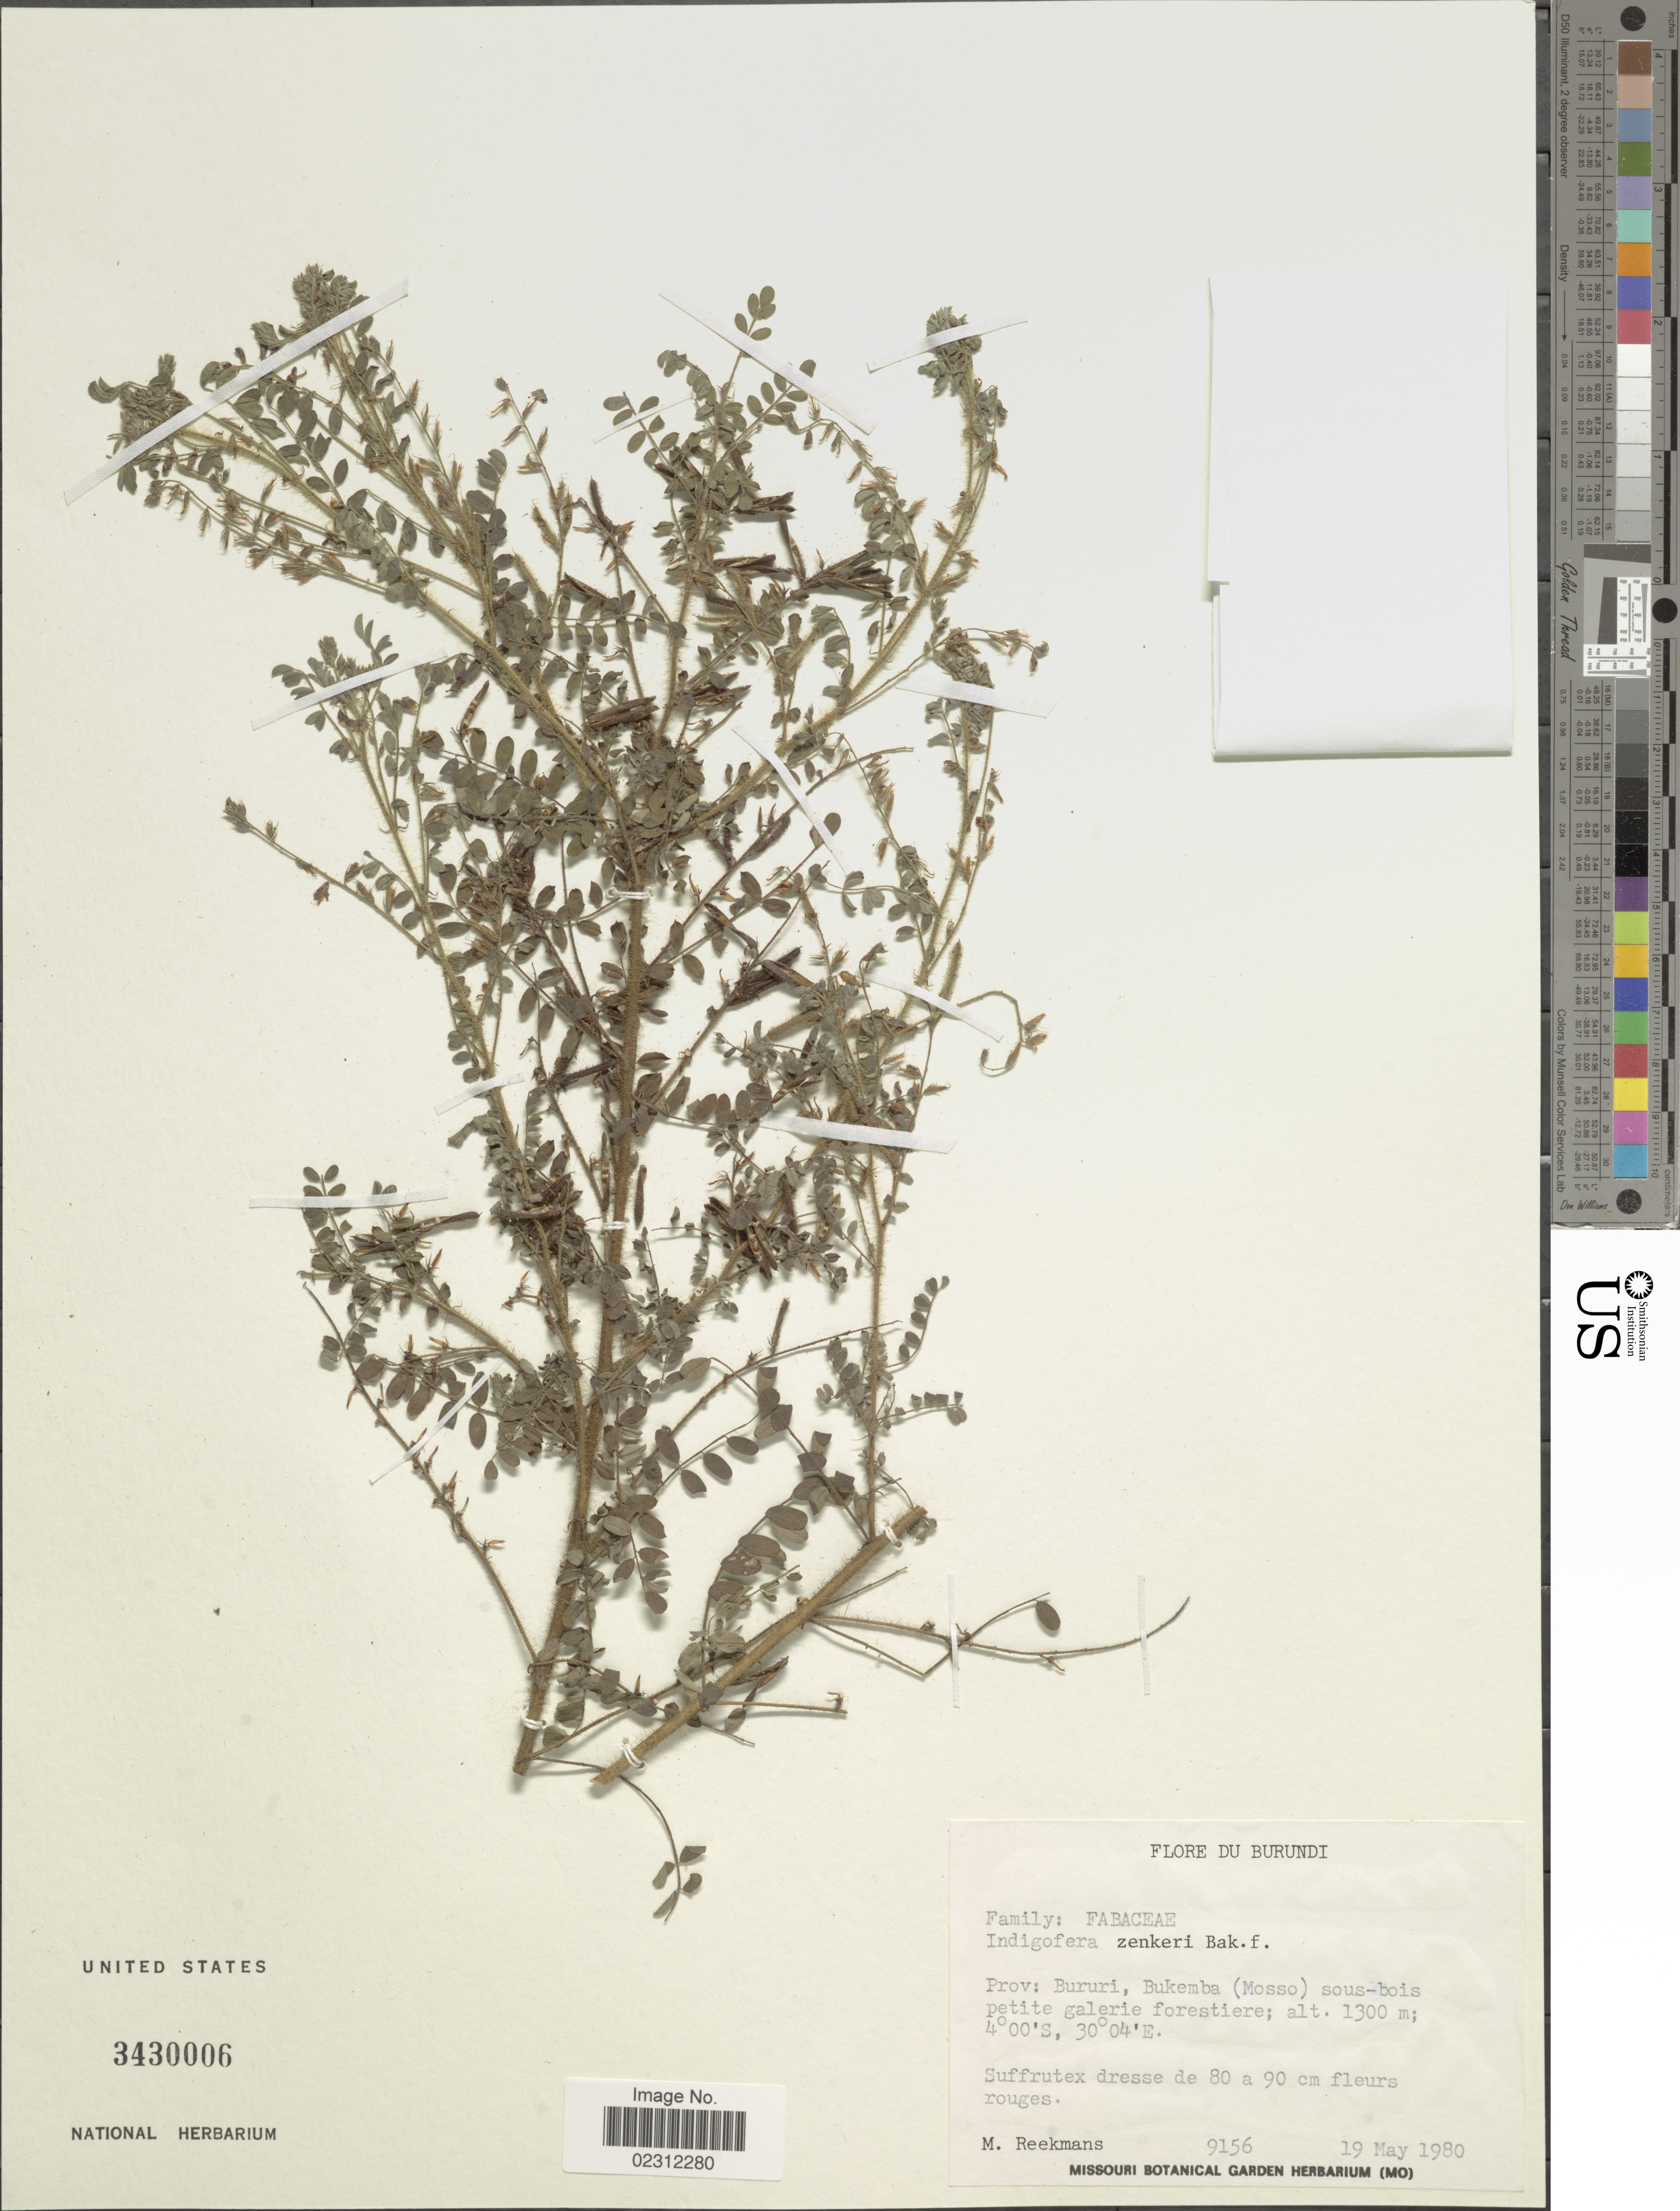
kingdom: Plantae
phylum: Tracheophyta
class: Magnoliopsida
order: Fabales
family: Fabaceae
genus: Indigofera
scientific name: Indigofera zenkeri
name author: Baker f.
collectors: M. Reekmans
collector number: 9156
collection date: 1980-05-19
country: Burundi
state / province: Bururi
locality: Bukemba (Mosso) sous-bois petite galerie forestiere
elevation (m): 1300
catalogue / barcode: US 3430006